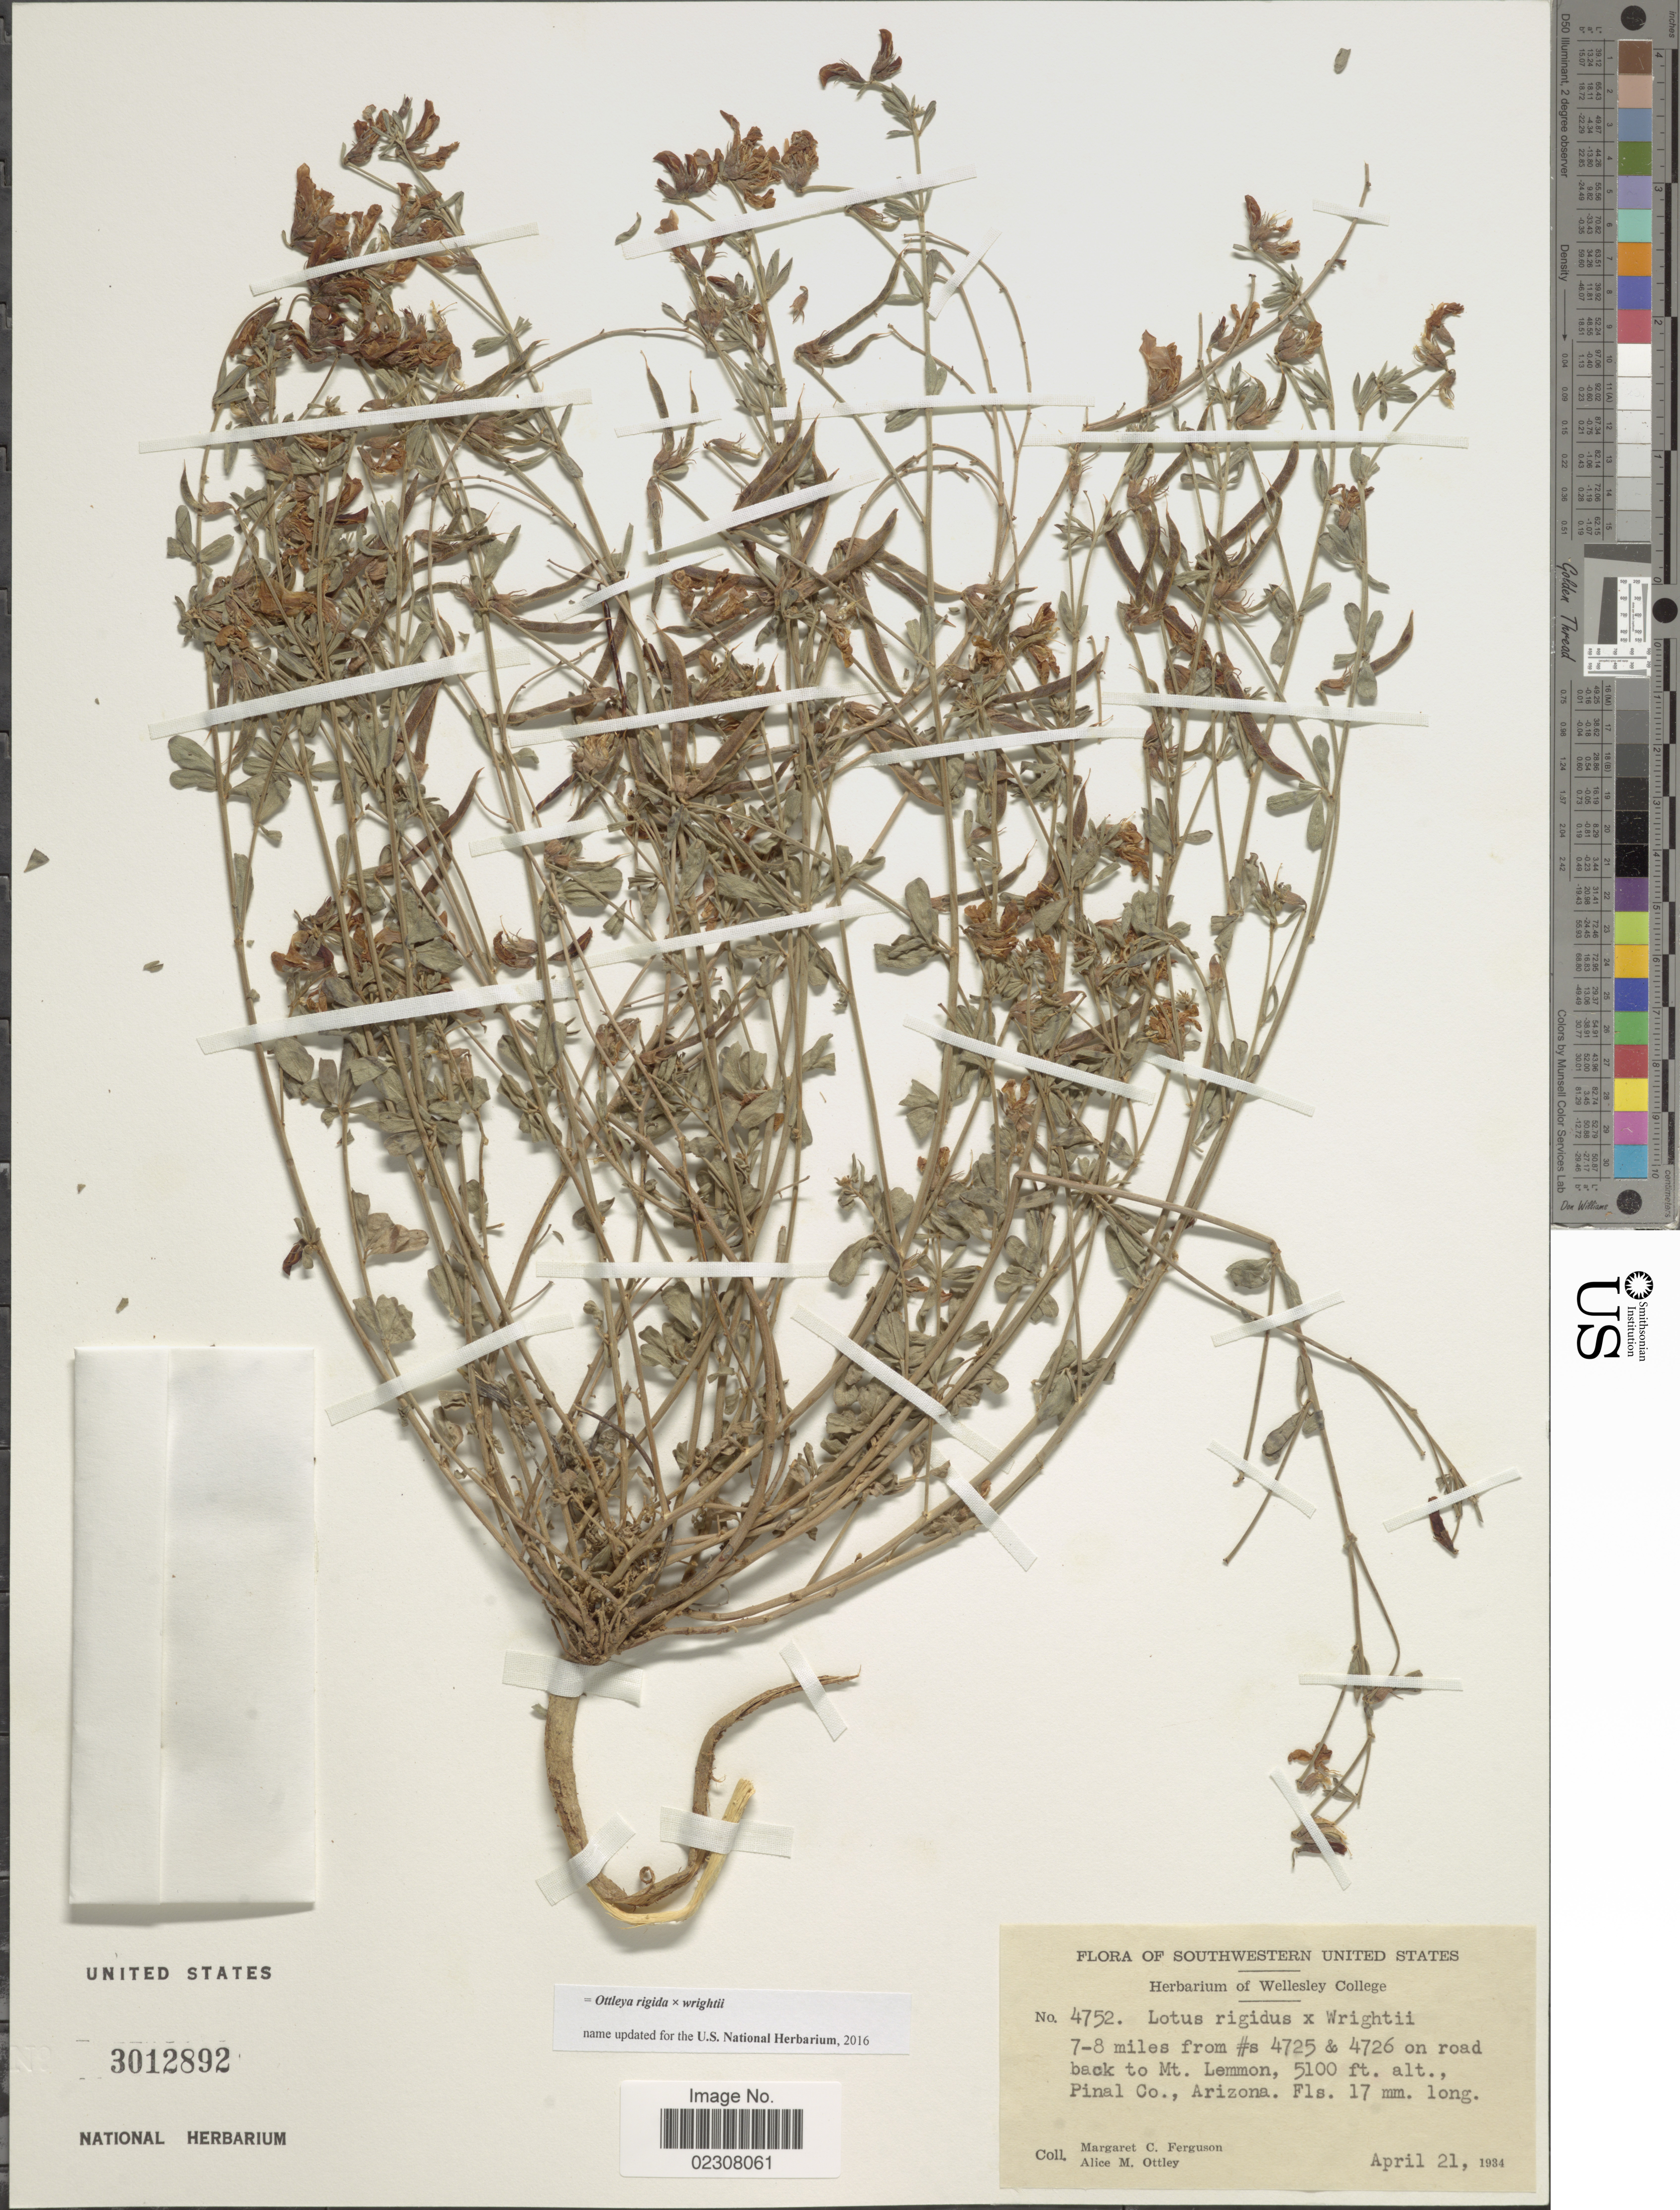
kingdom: Plantae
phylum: Tracheophyta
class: Magnoliopsida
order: Fabales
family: Fabaceae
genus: Lupinus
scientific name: Lupinus palmeri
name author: S. Watson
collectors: M. Ferguson & A. M. Ottley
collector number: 4752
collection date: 1934-04-21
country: United States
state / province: Arizona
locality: Southwestern United States, 7-8 miles from #s 4725 & 4726 on road back to Mt lemmon, Pinal Co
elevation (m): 1554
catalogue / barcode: US 3012892